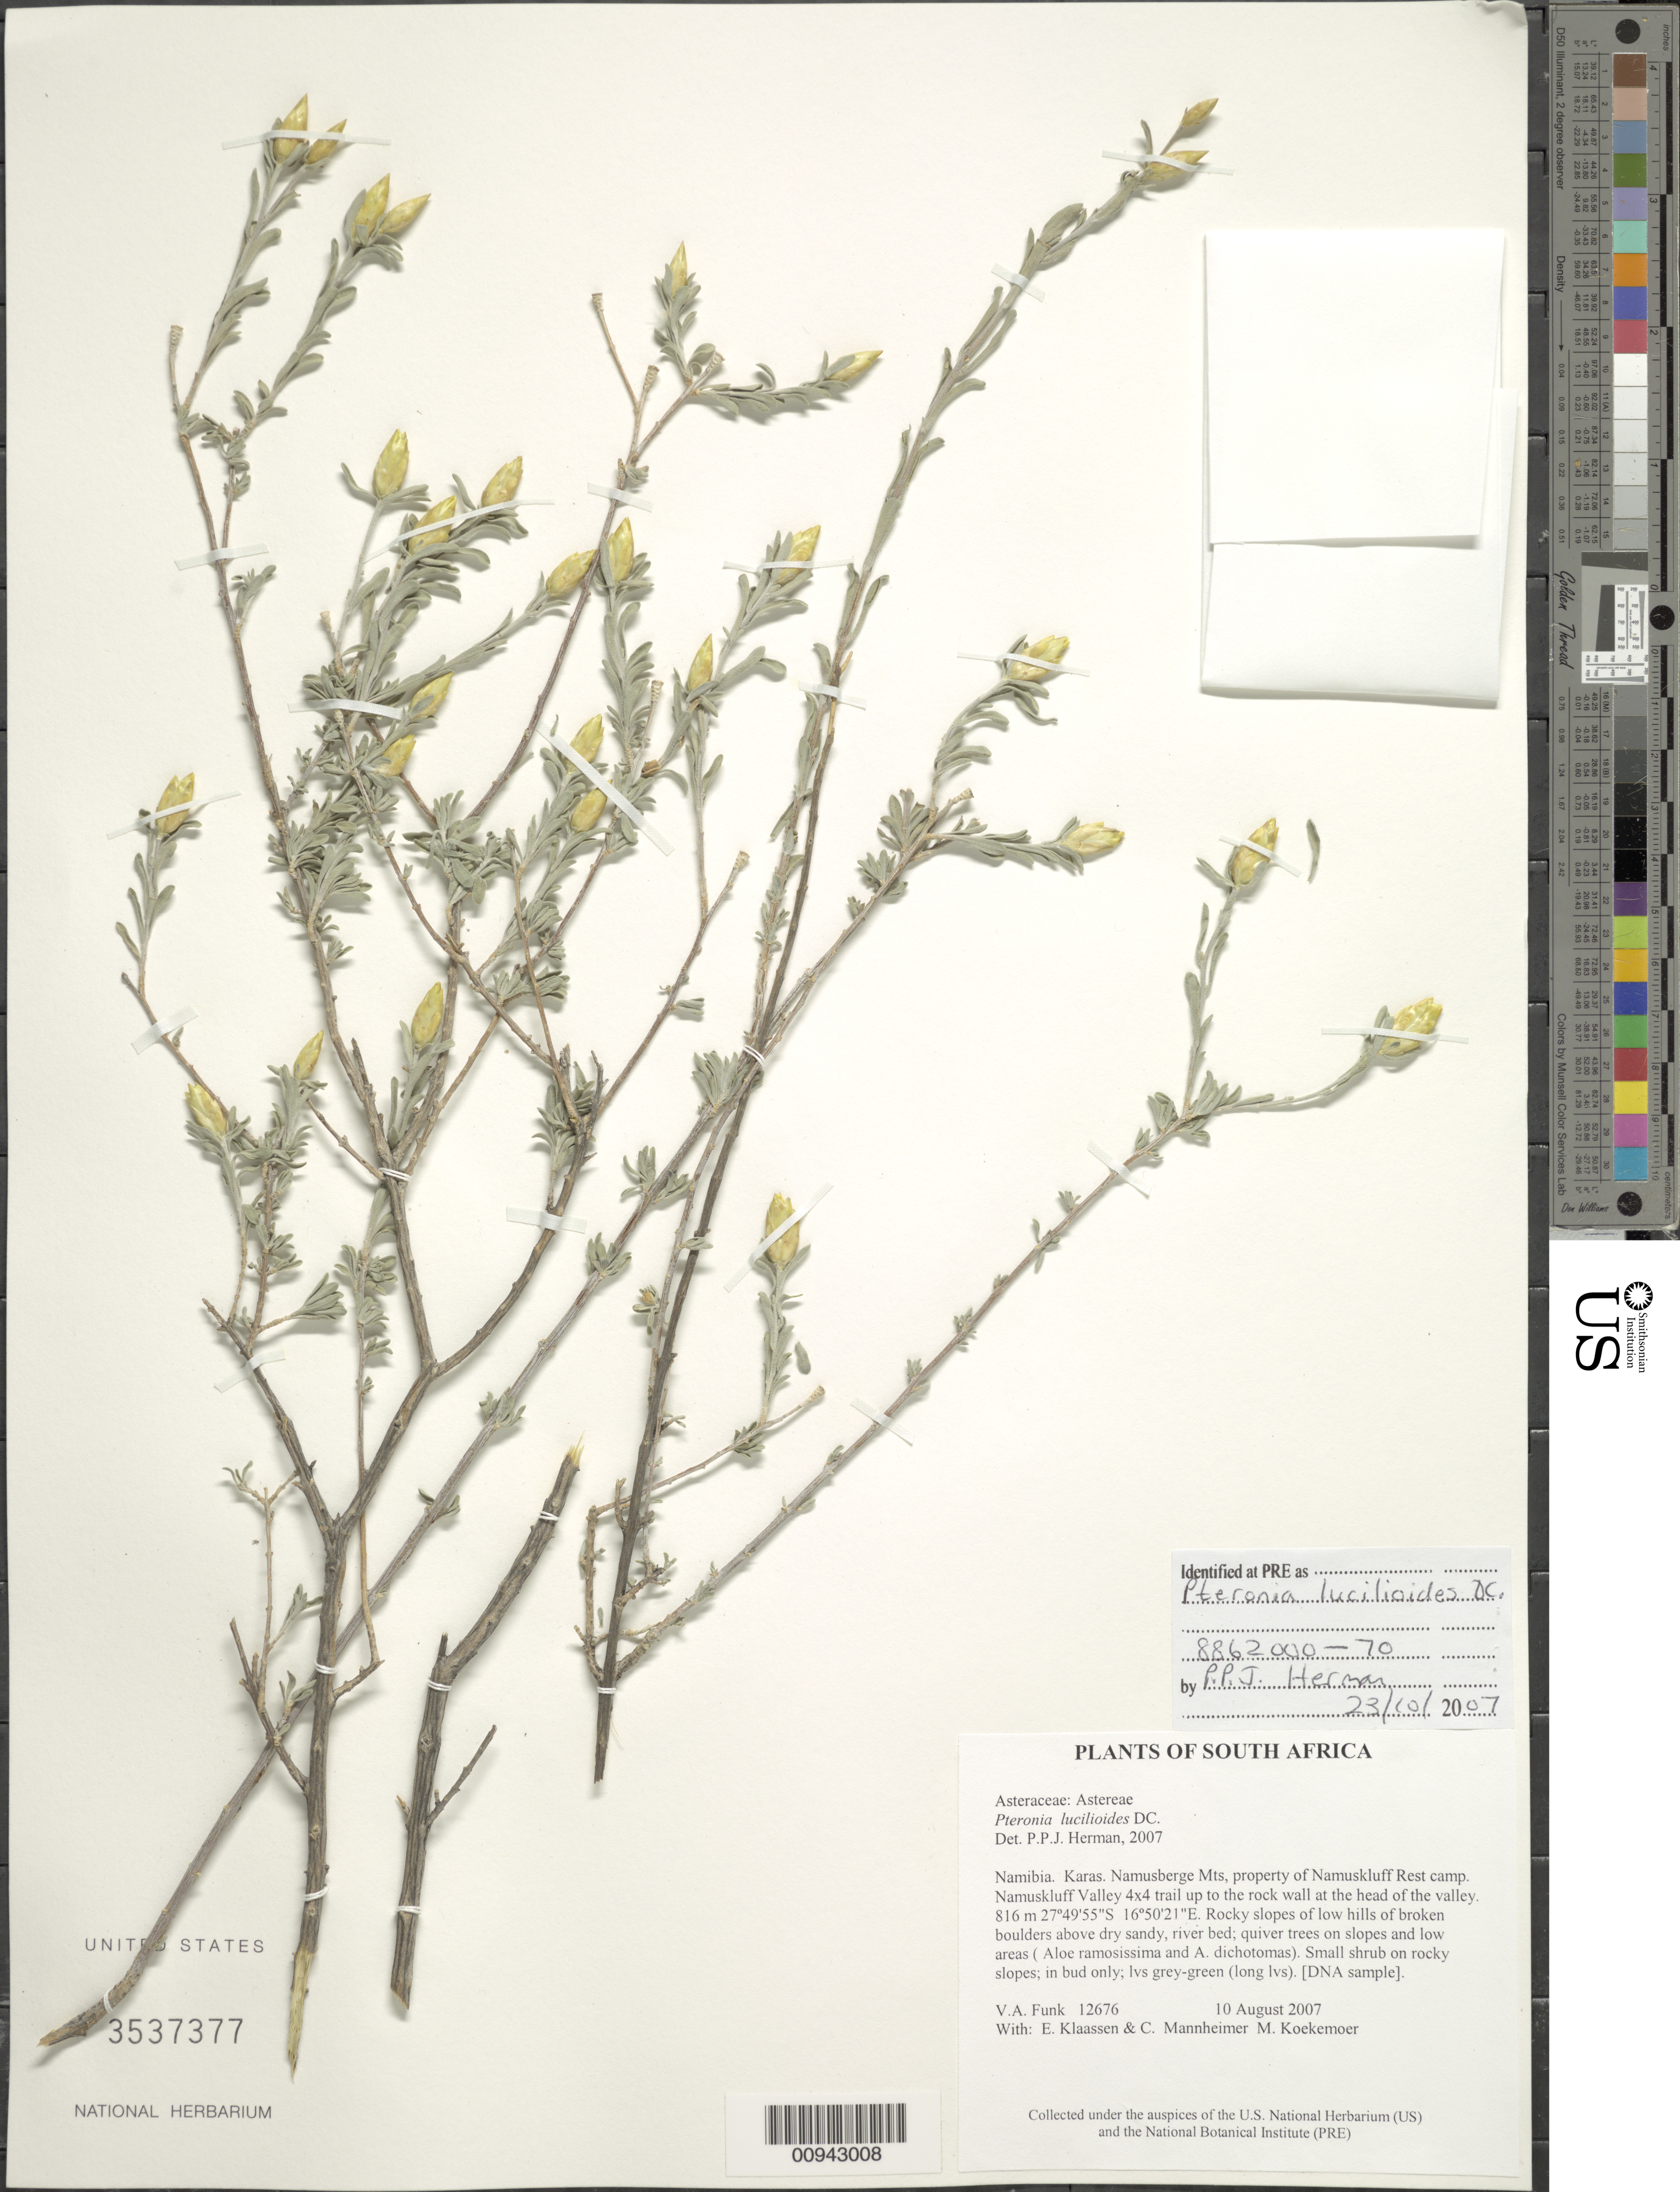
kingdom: Plantae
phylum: Tracheophyta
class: Magnoliopsida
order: Asterales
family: Asteraceae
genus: Pteronia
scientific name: Pteronia lucilioides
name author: DC.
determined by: Herman, P. P. J.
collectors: V. Funk, M. Koekemoer, E. S. Klaassen & C. A. Mannheimer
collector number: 12676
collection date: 2007-08-10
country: Namibia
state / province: Karas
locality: Namusberge Mts, property of Namuskluff Rest camp. Namuskluff Valley 4x4 trail up to the rock wall at the head of the valley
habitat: Rocky slopes of low hills of broken boulders above dry sandy, river bed; quiver trees on slopes and low areas ( Aloe ramosissima and A. dichotomas)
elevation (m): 816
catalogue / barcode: US 3537377